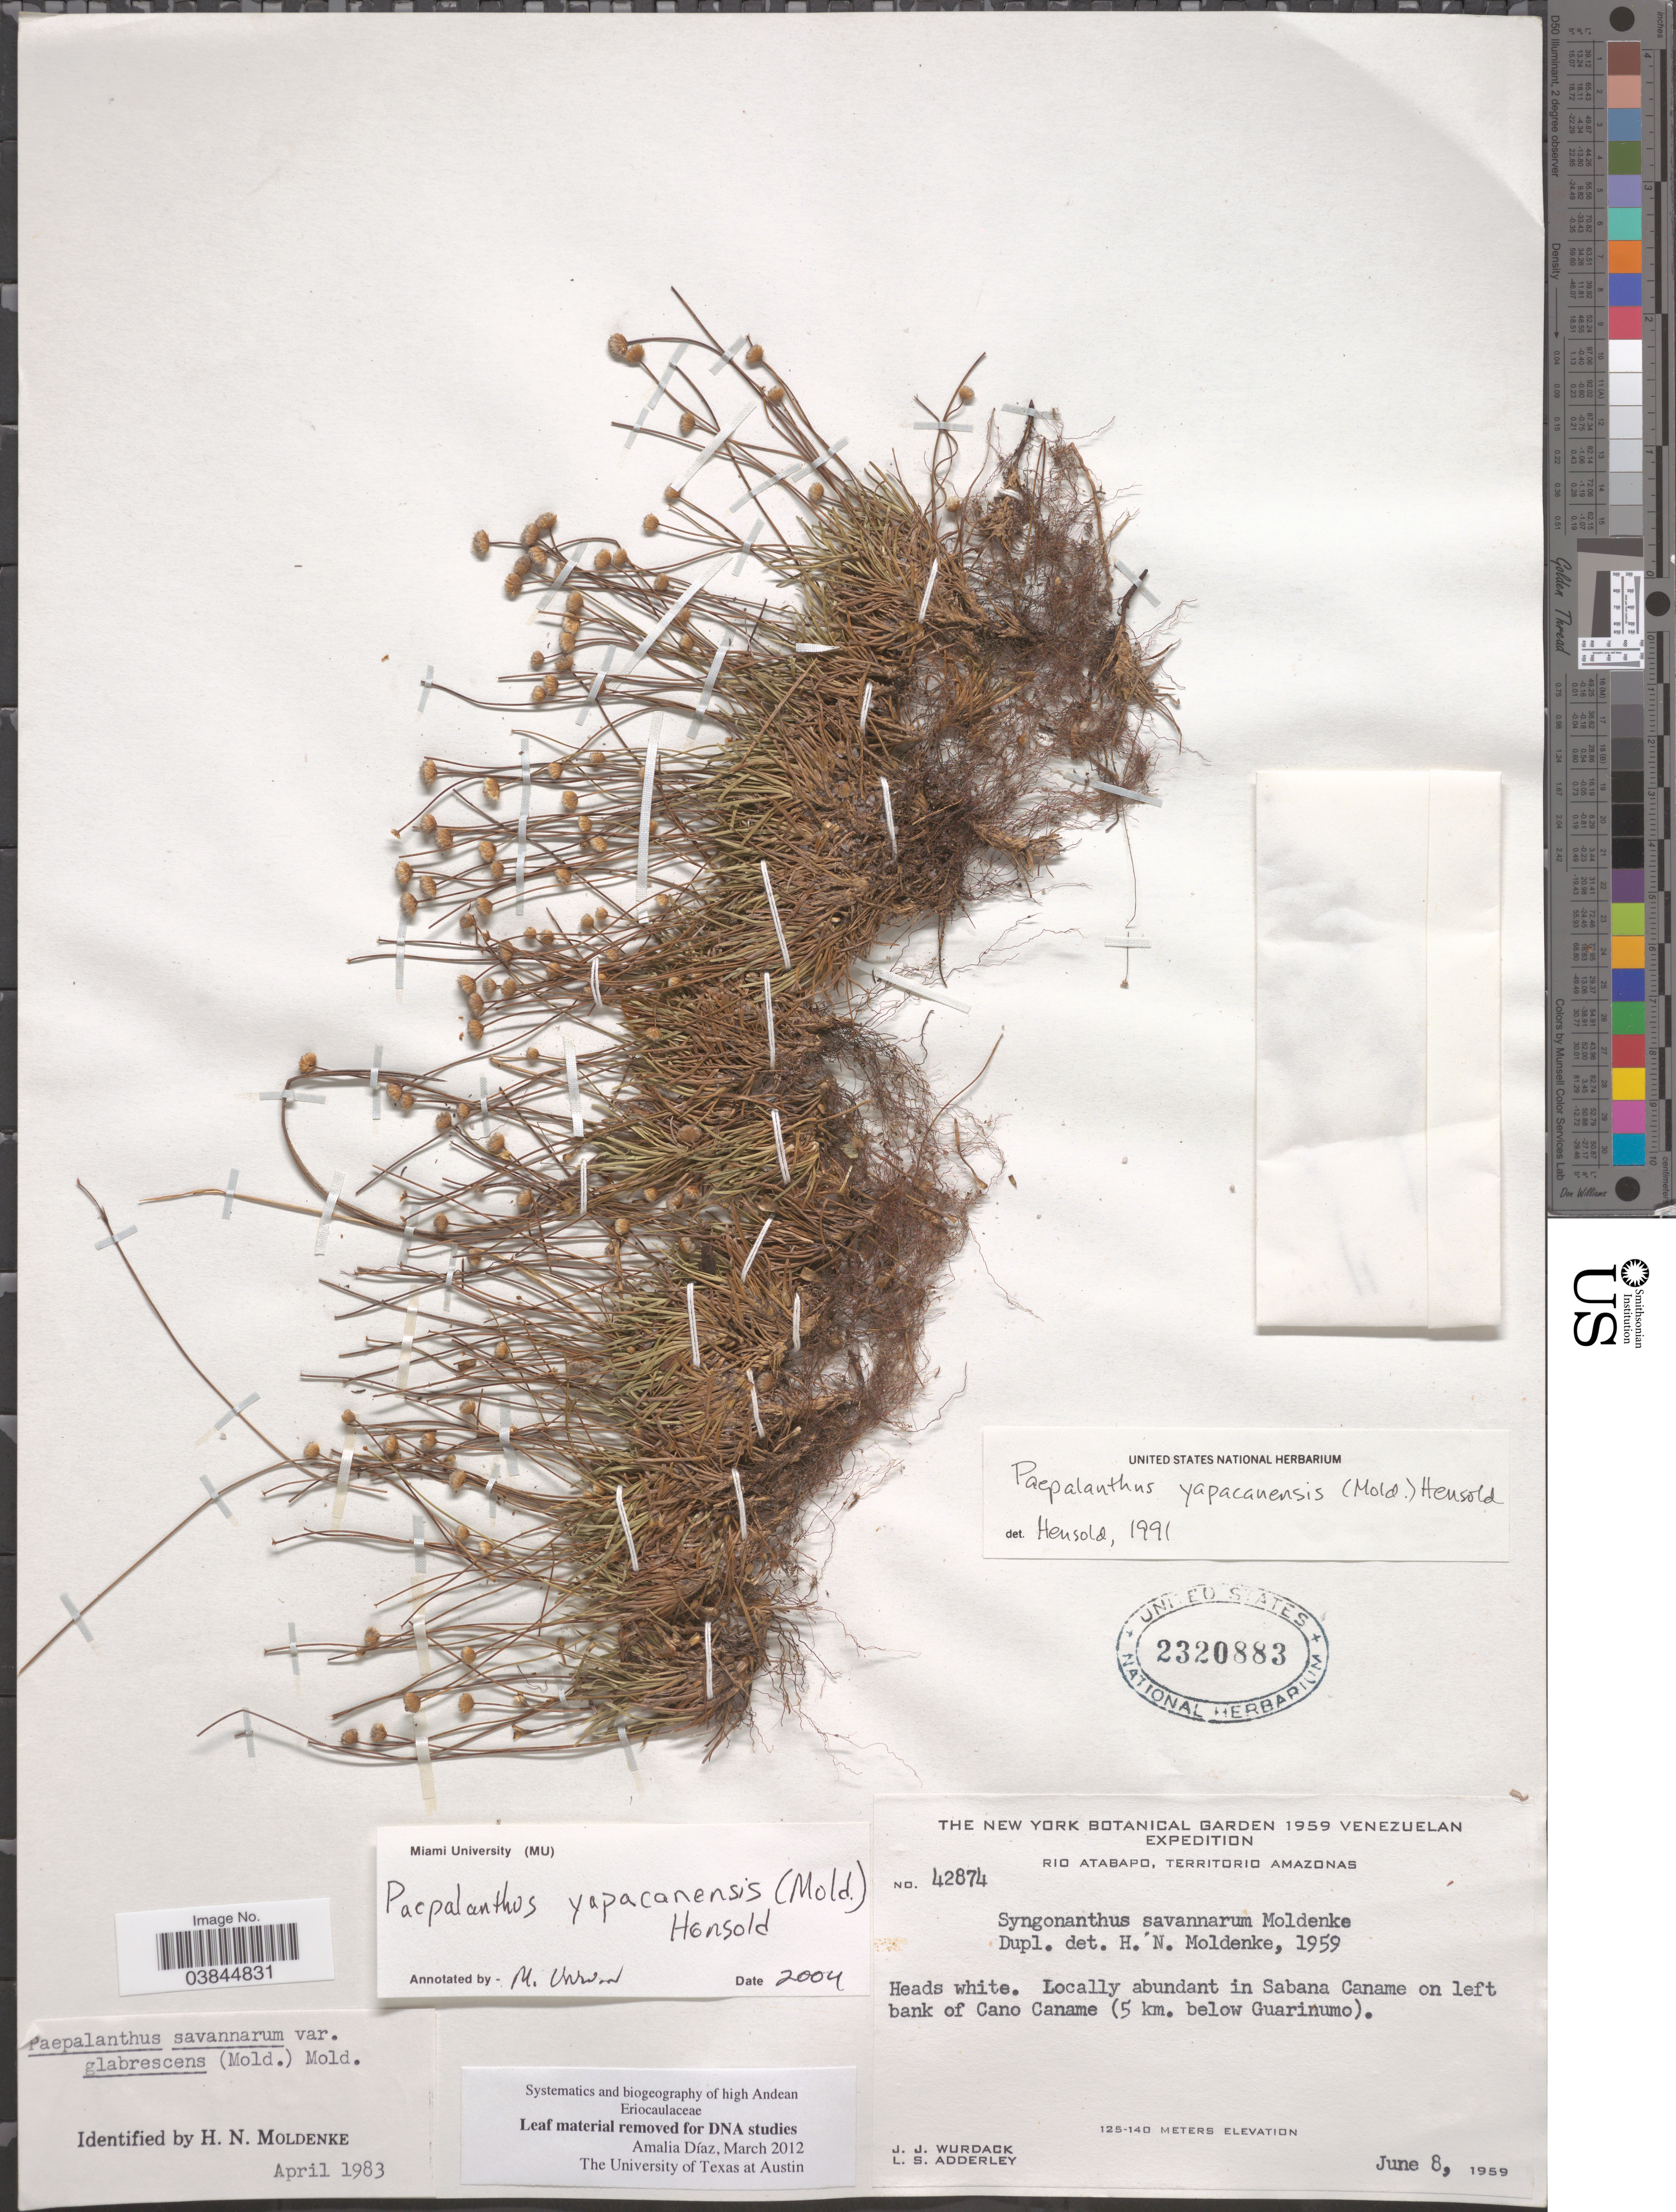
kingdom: Plantae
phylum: Tracheophyta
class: Liliopsida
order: Poales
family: Eriocaulaceae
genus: Paepalanthus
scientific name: Paepalanthus yapacanensis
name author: (Moldenke) Hensold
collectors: J. J. Wurdack & L. S. Adderley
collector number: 42874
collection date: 1959-06-08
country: Venezuela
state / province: Amazonas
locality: Rio Atabapo, Territorio Amazonas. In Sabana Caname on left bank of Cano Caname (5km. below Guarinumo).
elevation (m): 125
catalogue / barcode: US 2320883